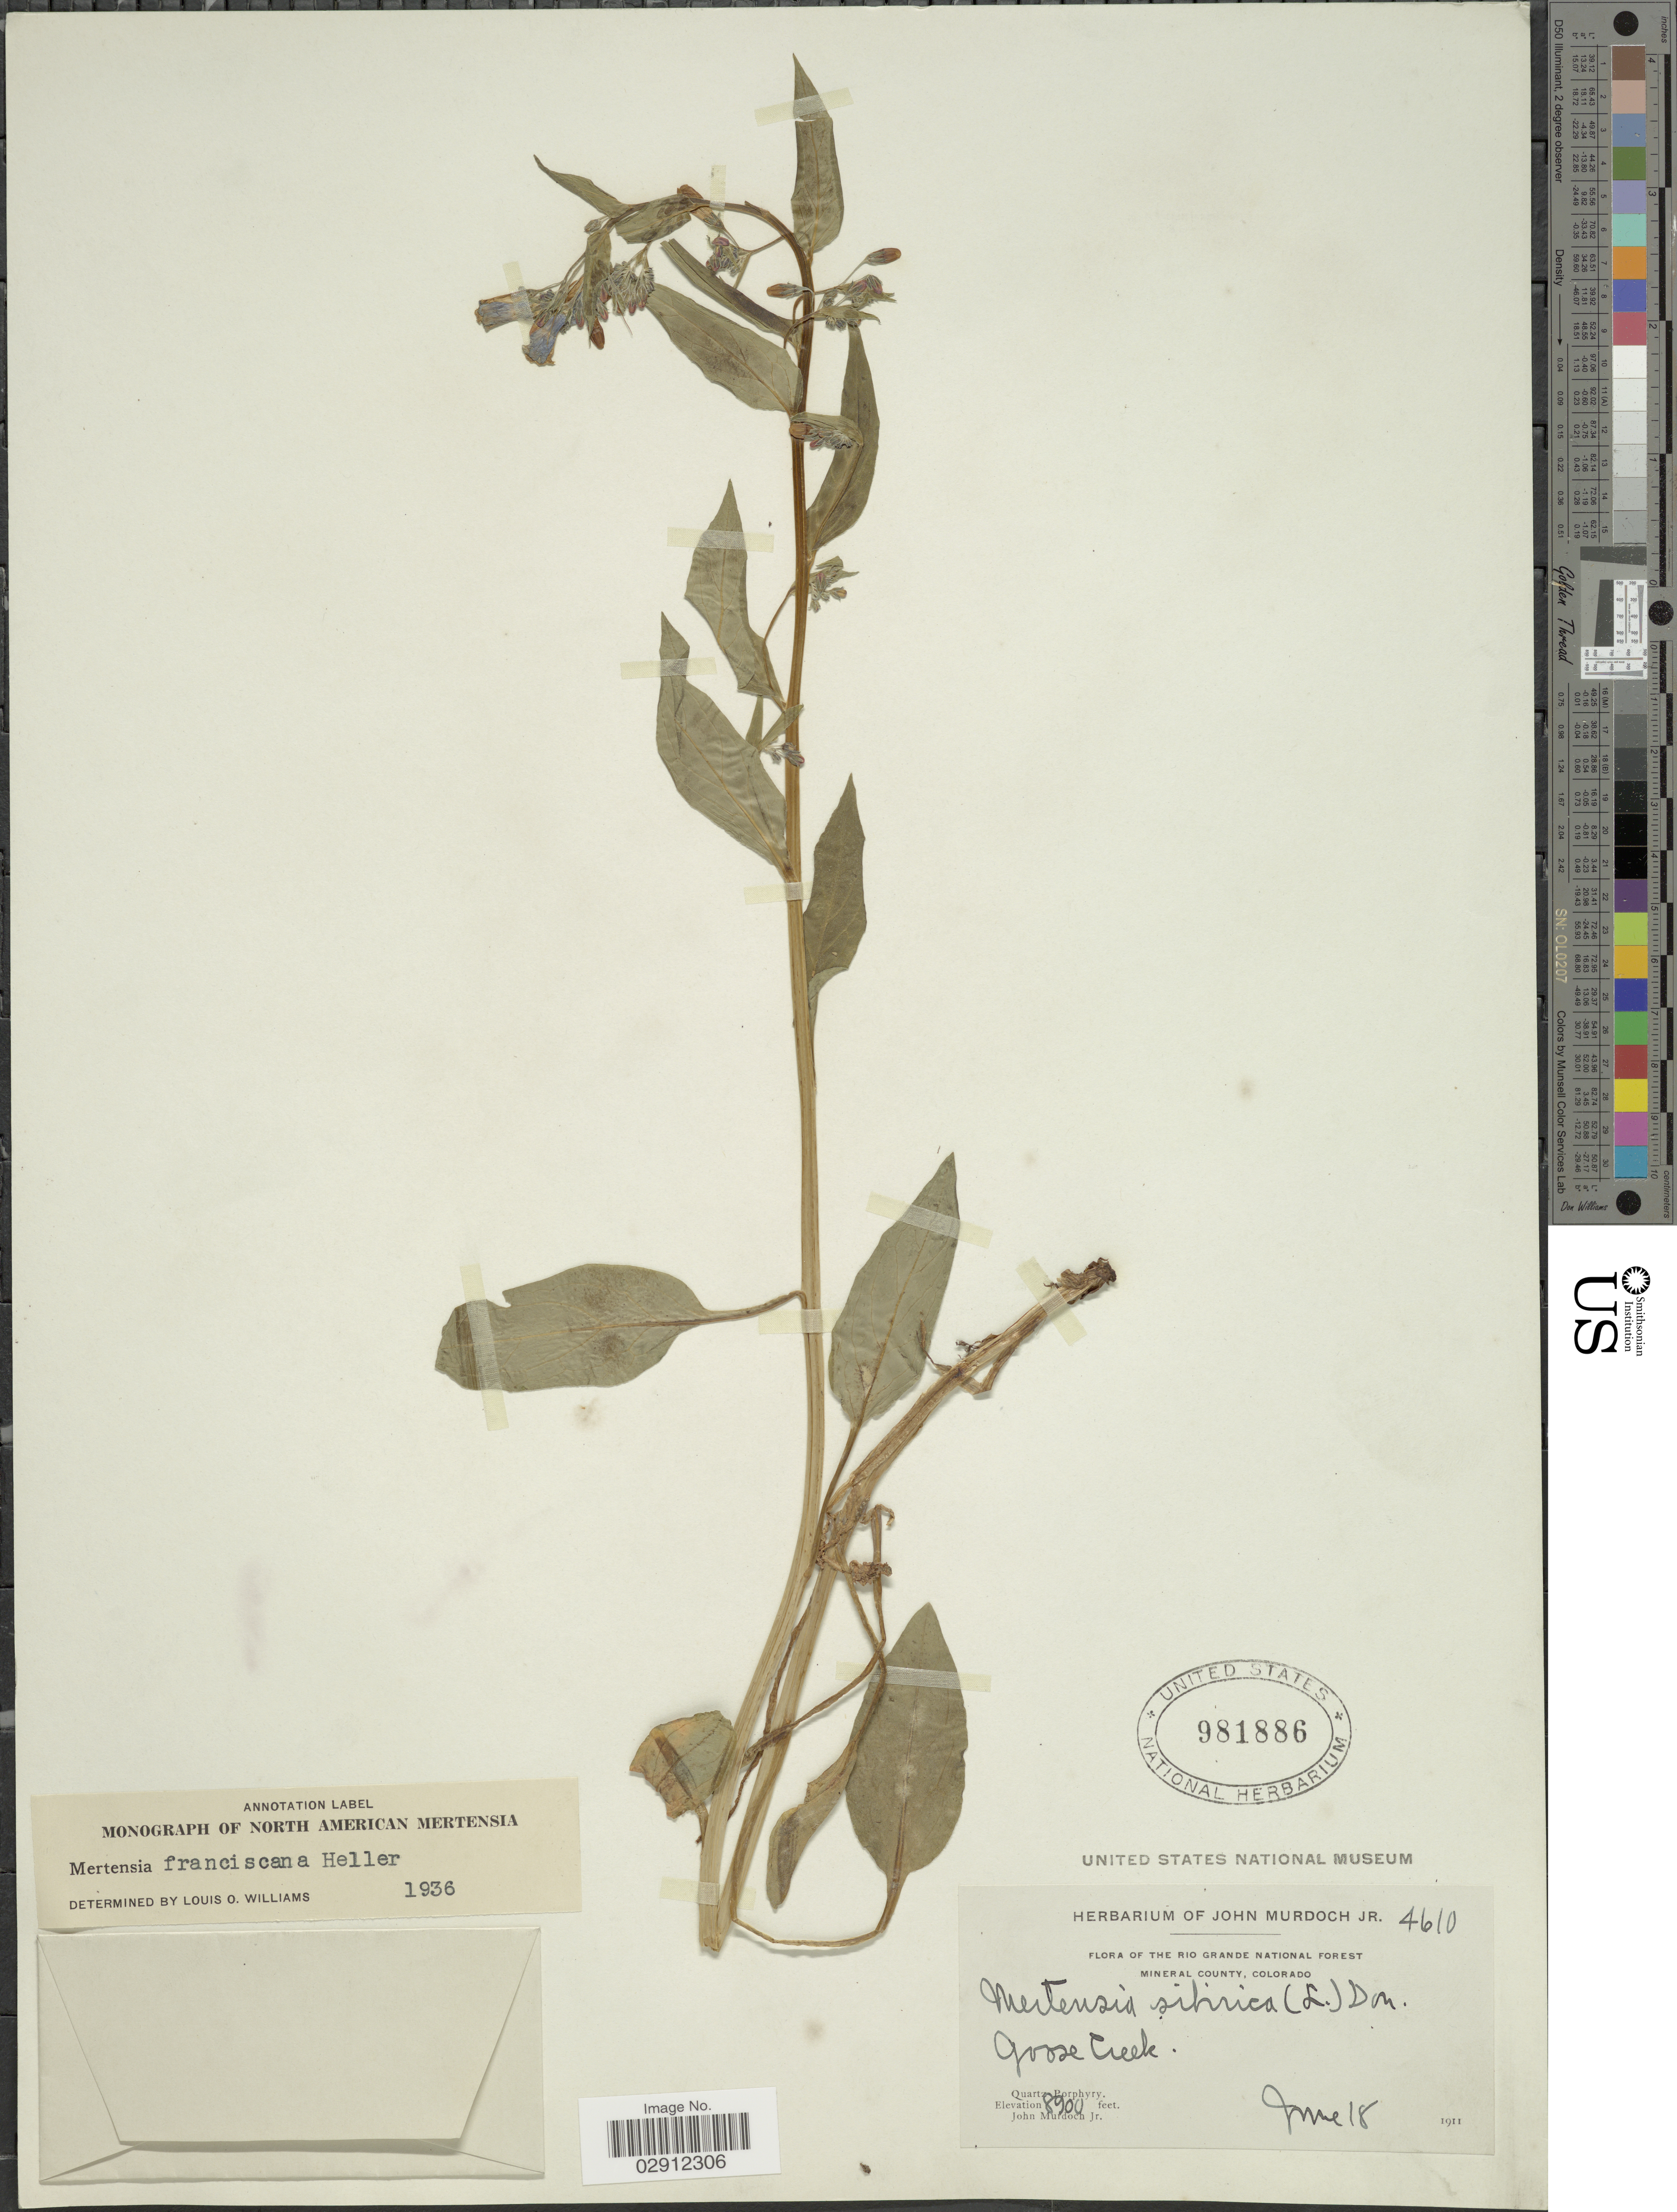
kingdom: Plantae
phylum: Tracheophyta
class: Magnoliopsida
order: Boraginales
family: Boraginaceae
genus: Mertensia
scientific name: Mertensia franciscana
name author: A. Heller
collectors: J. Murdoch Jr.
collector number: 4610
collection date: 1911-06-18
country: United States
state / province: Colorado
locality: The Rio Grande National Forest. Mineral County. Goose Creek.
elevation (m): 2713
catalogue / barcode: US 981886